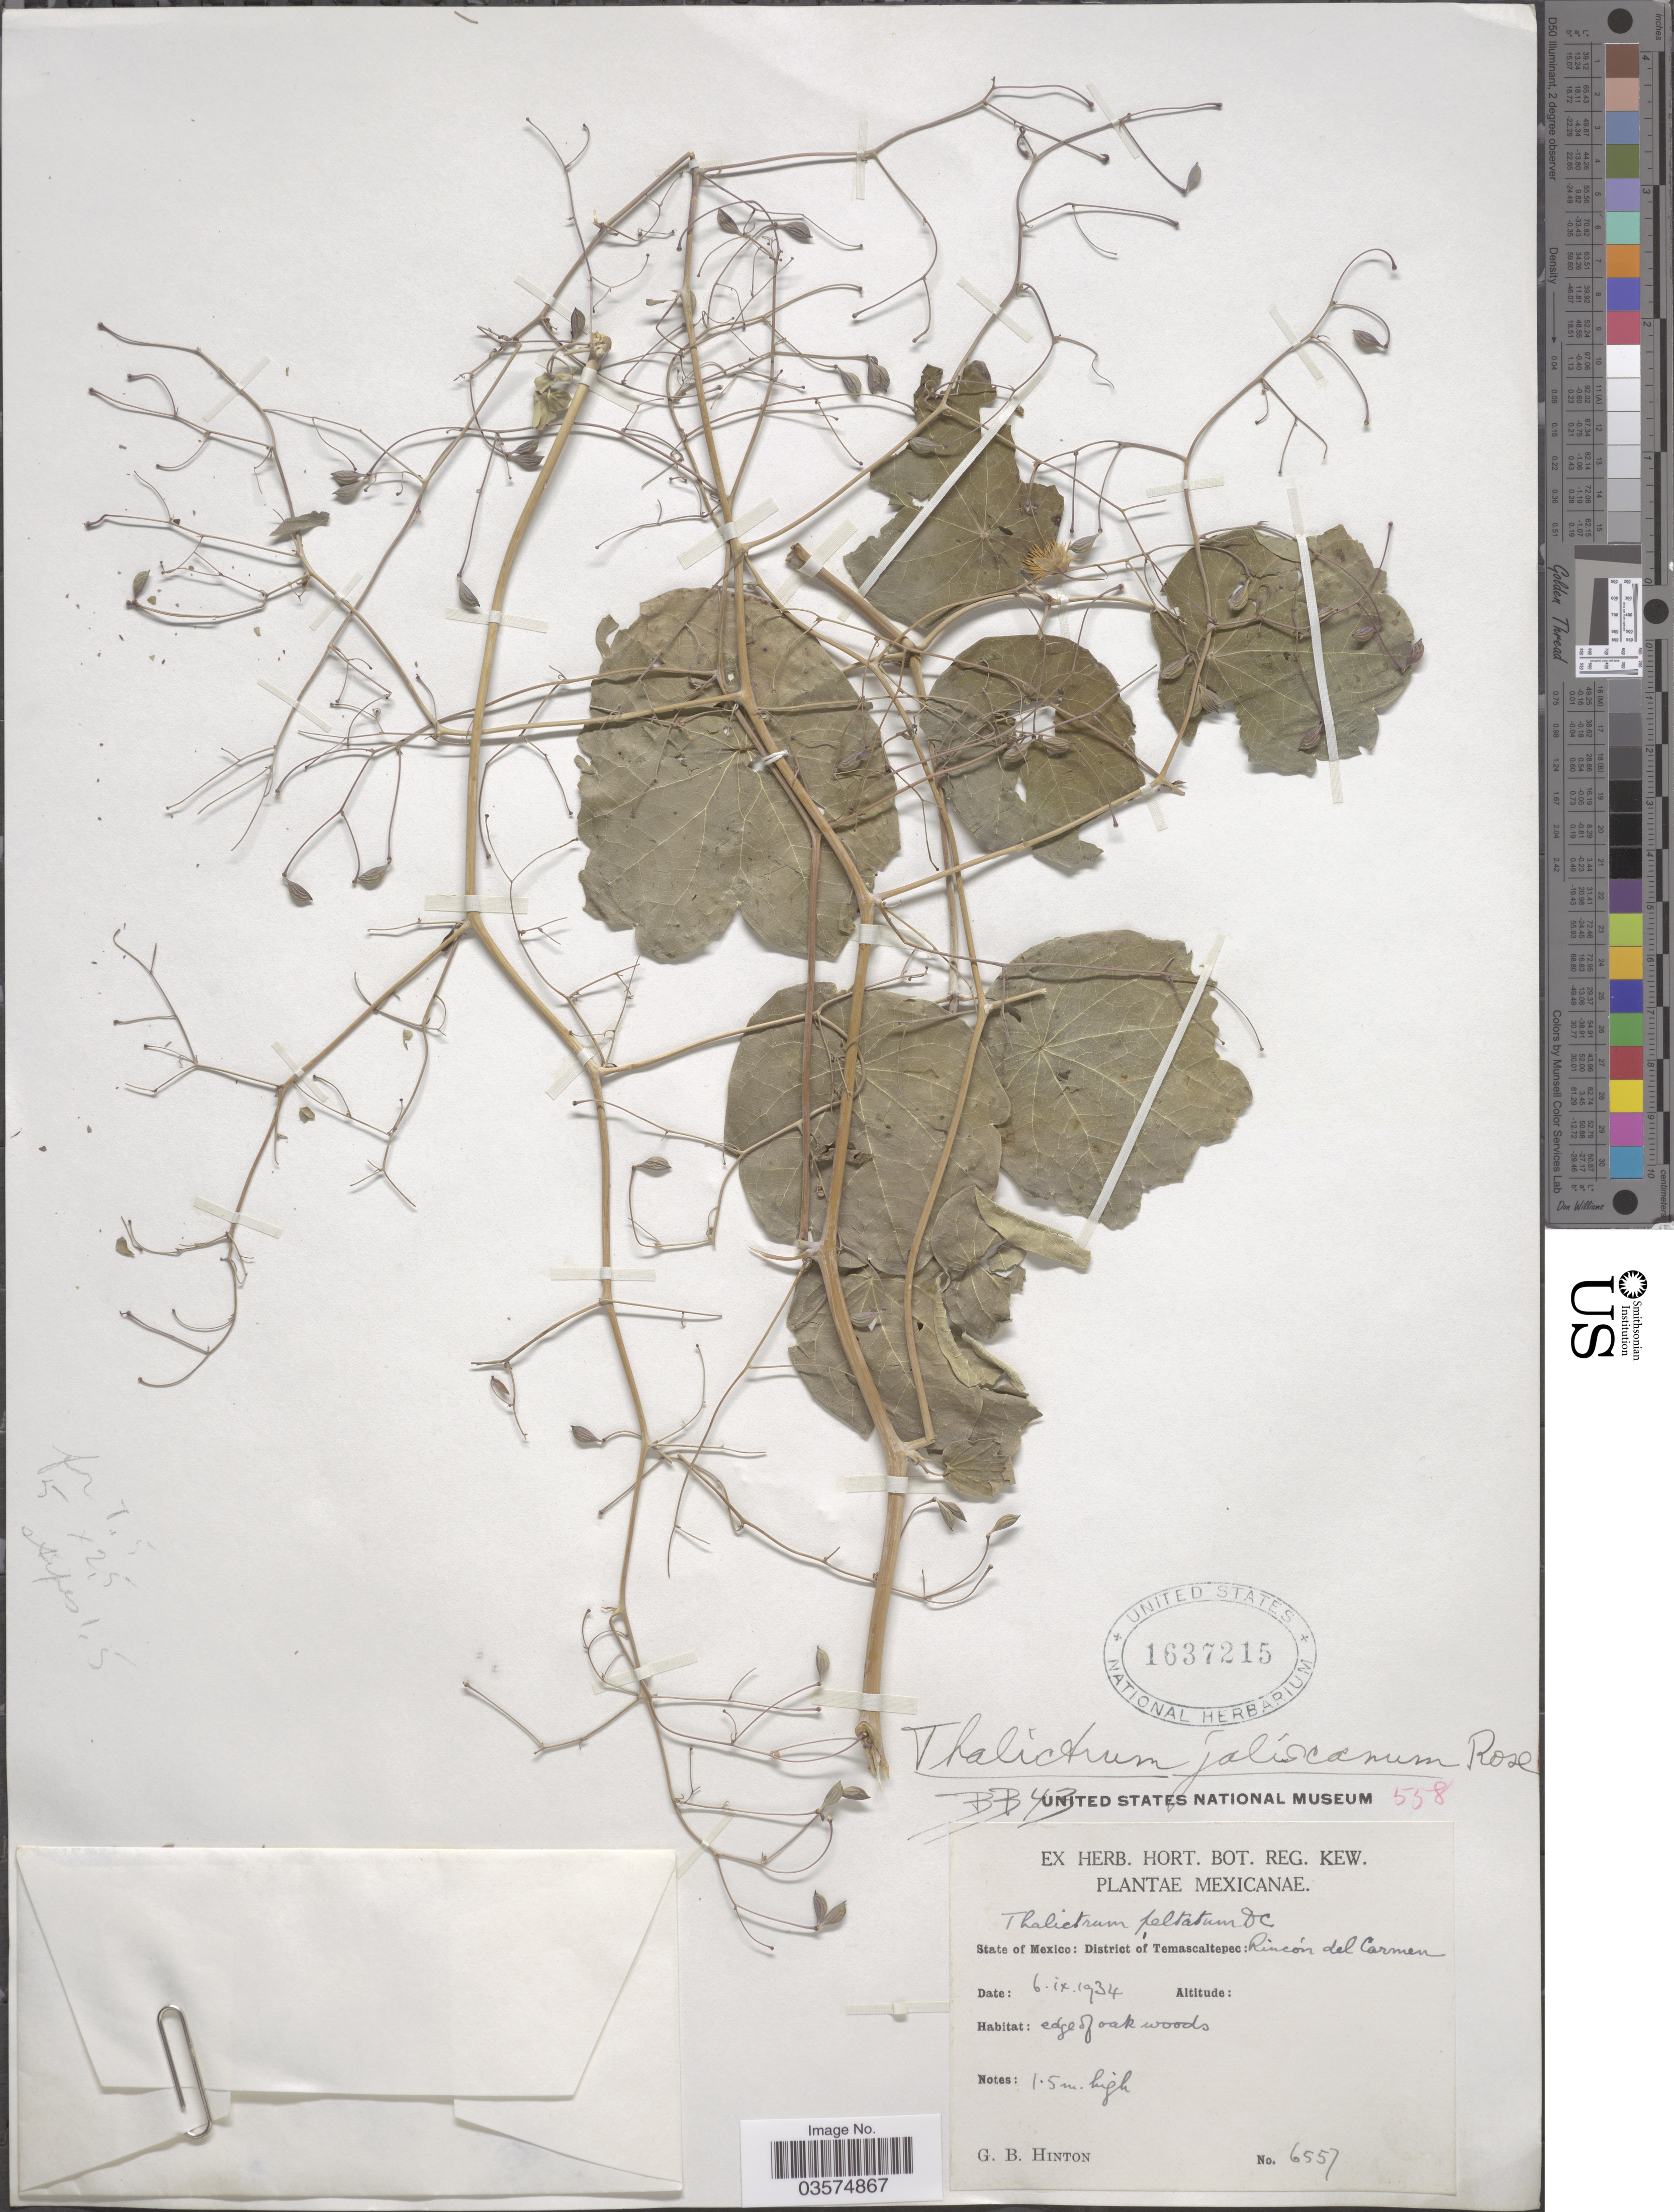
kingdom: Plantae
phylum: Tracheophyta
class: Magnoliopsida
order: Ranunculales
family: Ranunculaceae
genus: Thalictrum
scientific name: Thalictrum jaliscanum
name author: Rose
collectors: G. B. Hinton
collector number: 6557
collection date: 1934-09-06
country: Mexico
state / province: México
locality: District of Temascaltepec: Rincón del Carmen.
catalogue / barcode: US 1637215